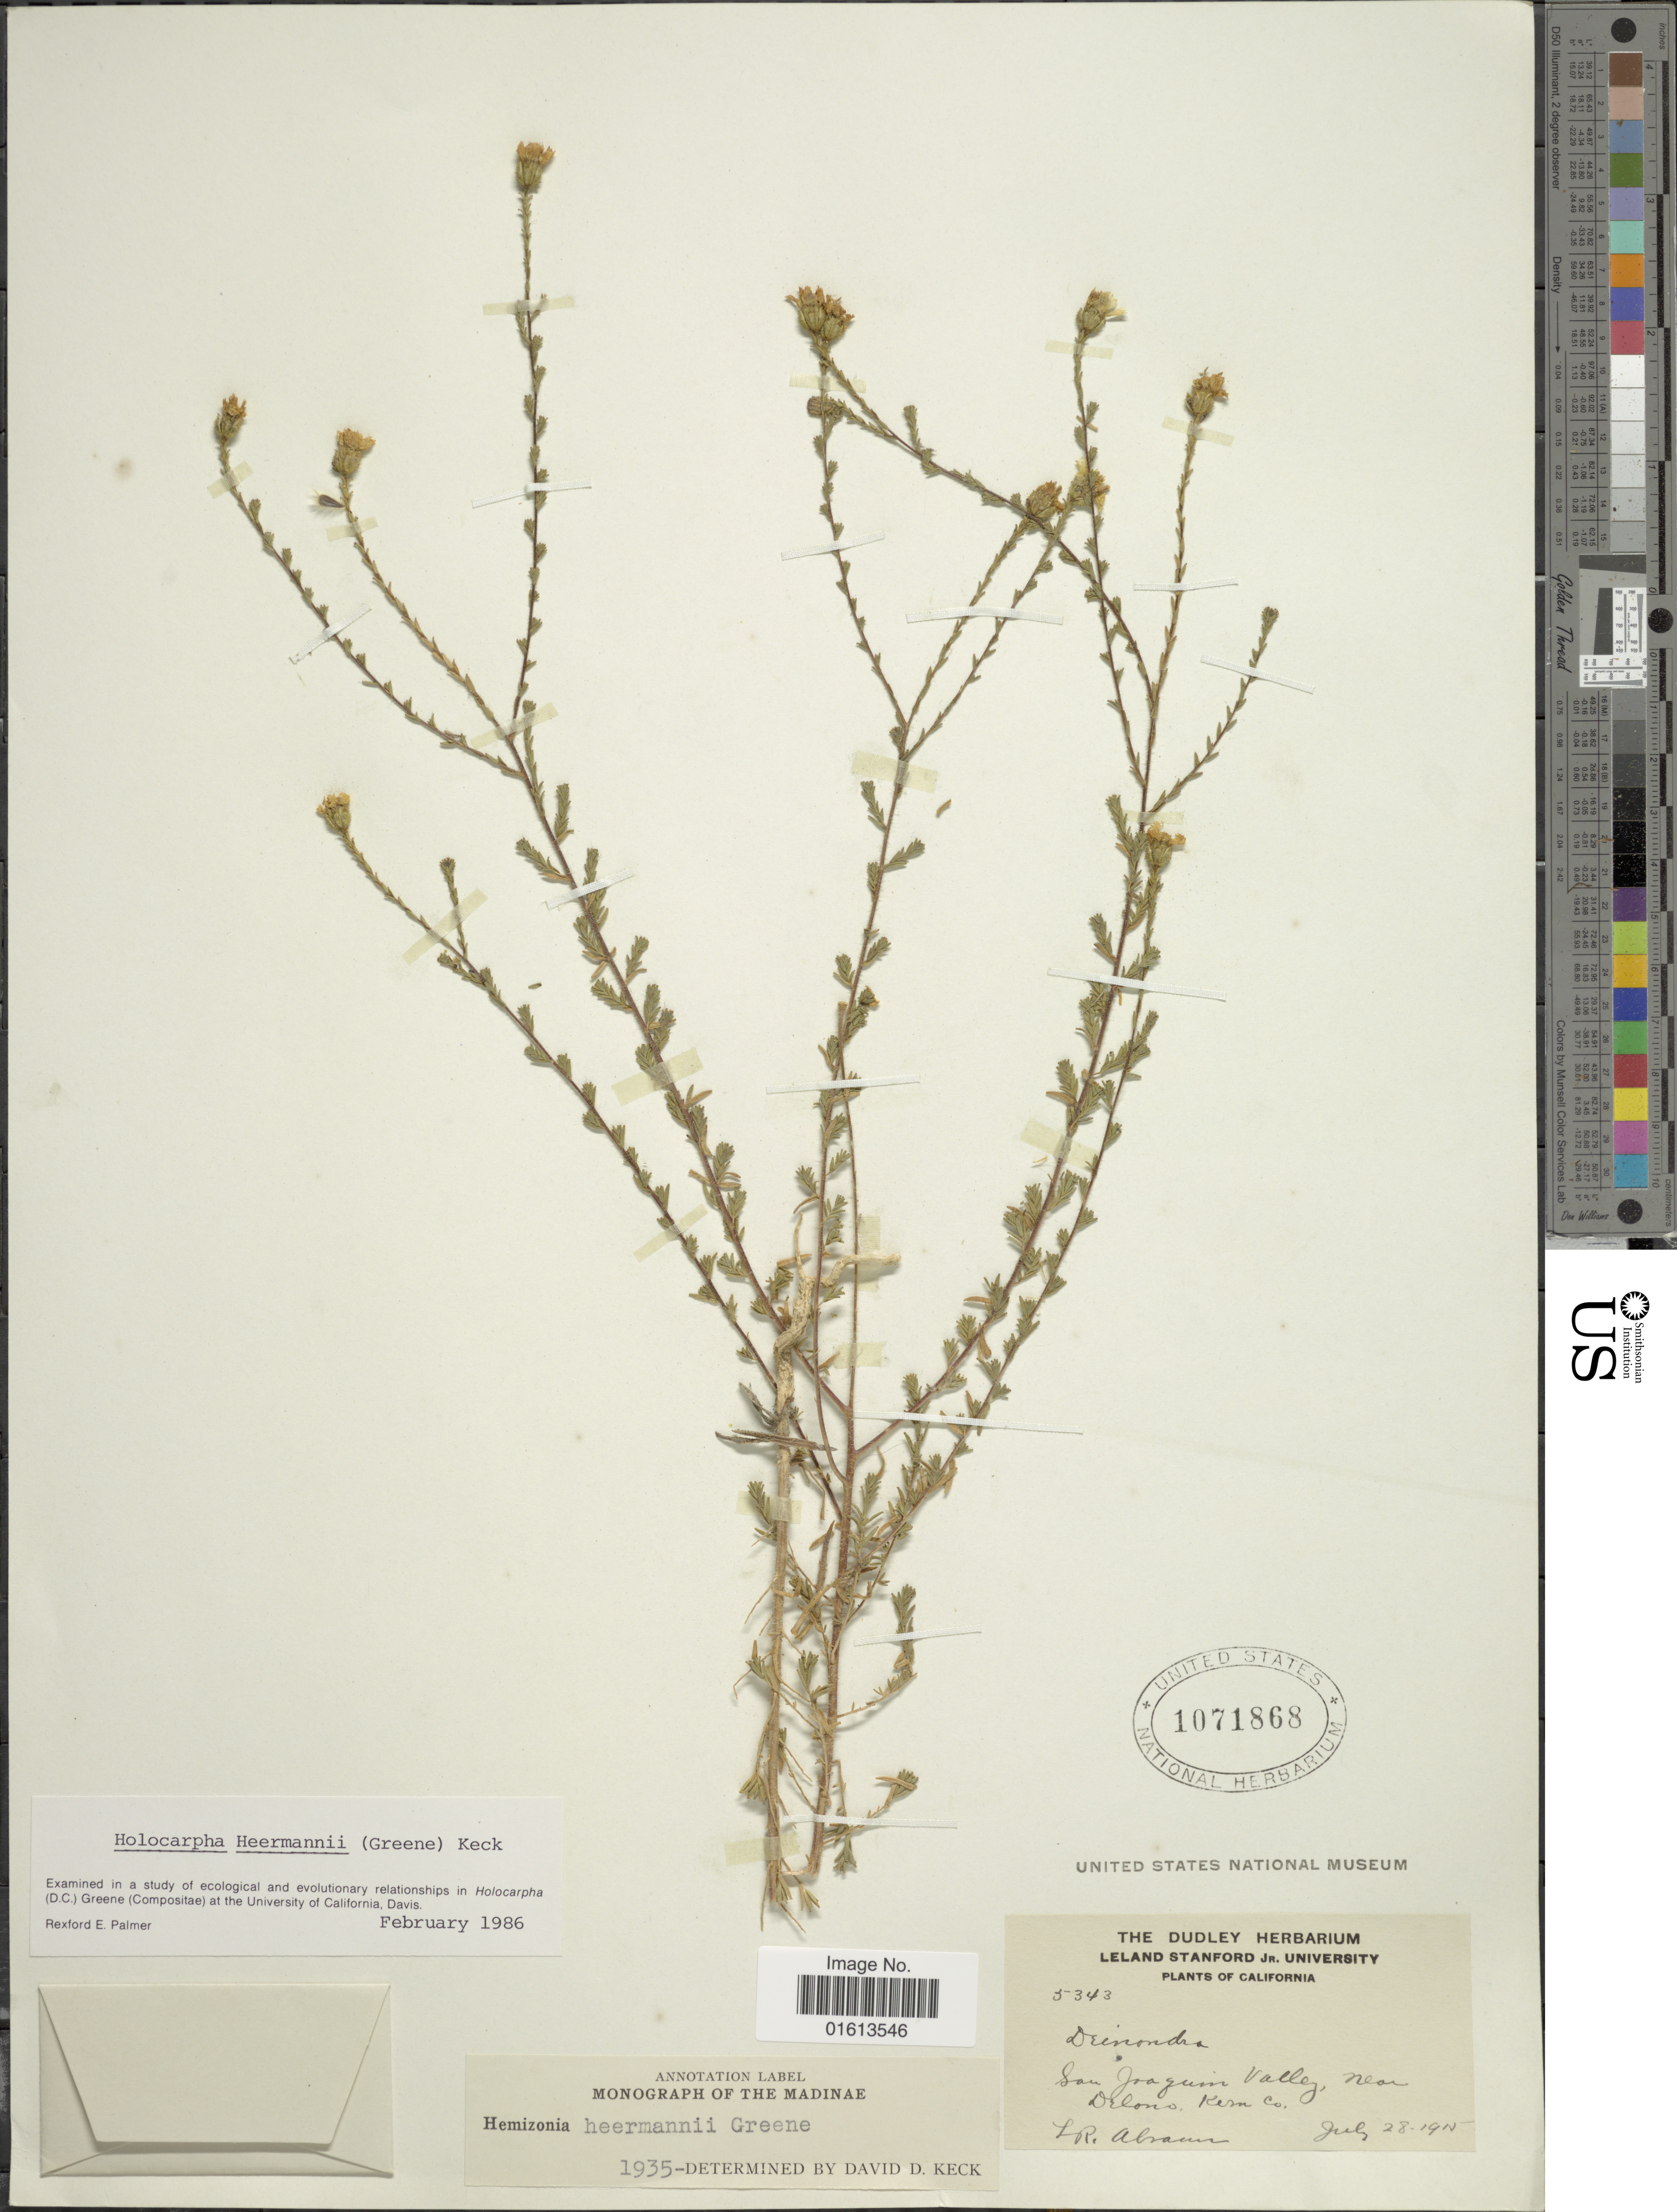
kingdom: Plantae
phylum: Tracheophyta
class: Magnoliopsida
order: Asterales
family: Asteraceae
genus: Holocarpha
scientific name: Holocarpha heermannii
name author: (Greene) D.D. Keck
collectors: L. Abrams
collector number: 5343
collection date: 1915-07-28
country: United States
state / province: California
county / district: San Joaquin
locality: San Joaquin Valley, near Delono, Kern Co.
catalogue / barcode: US 1071868